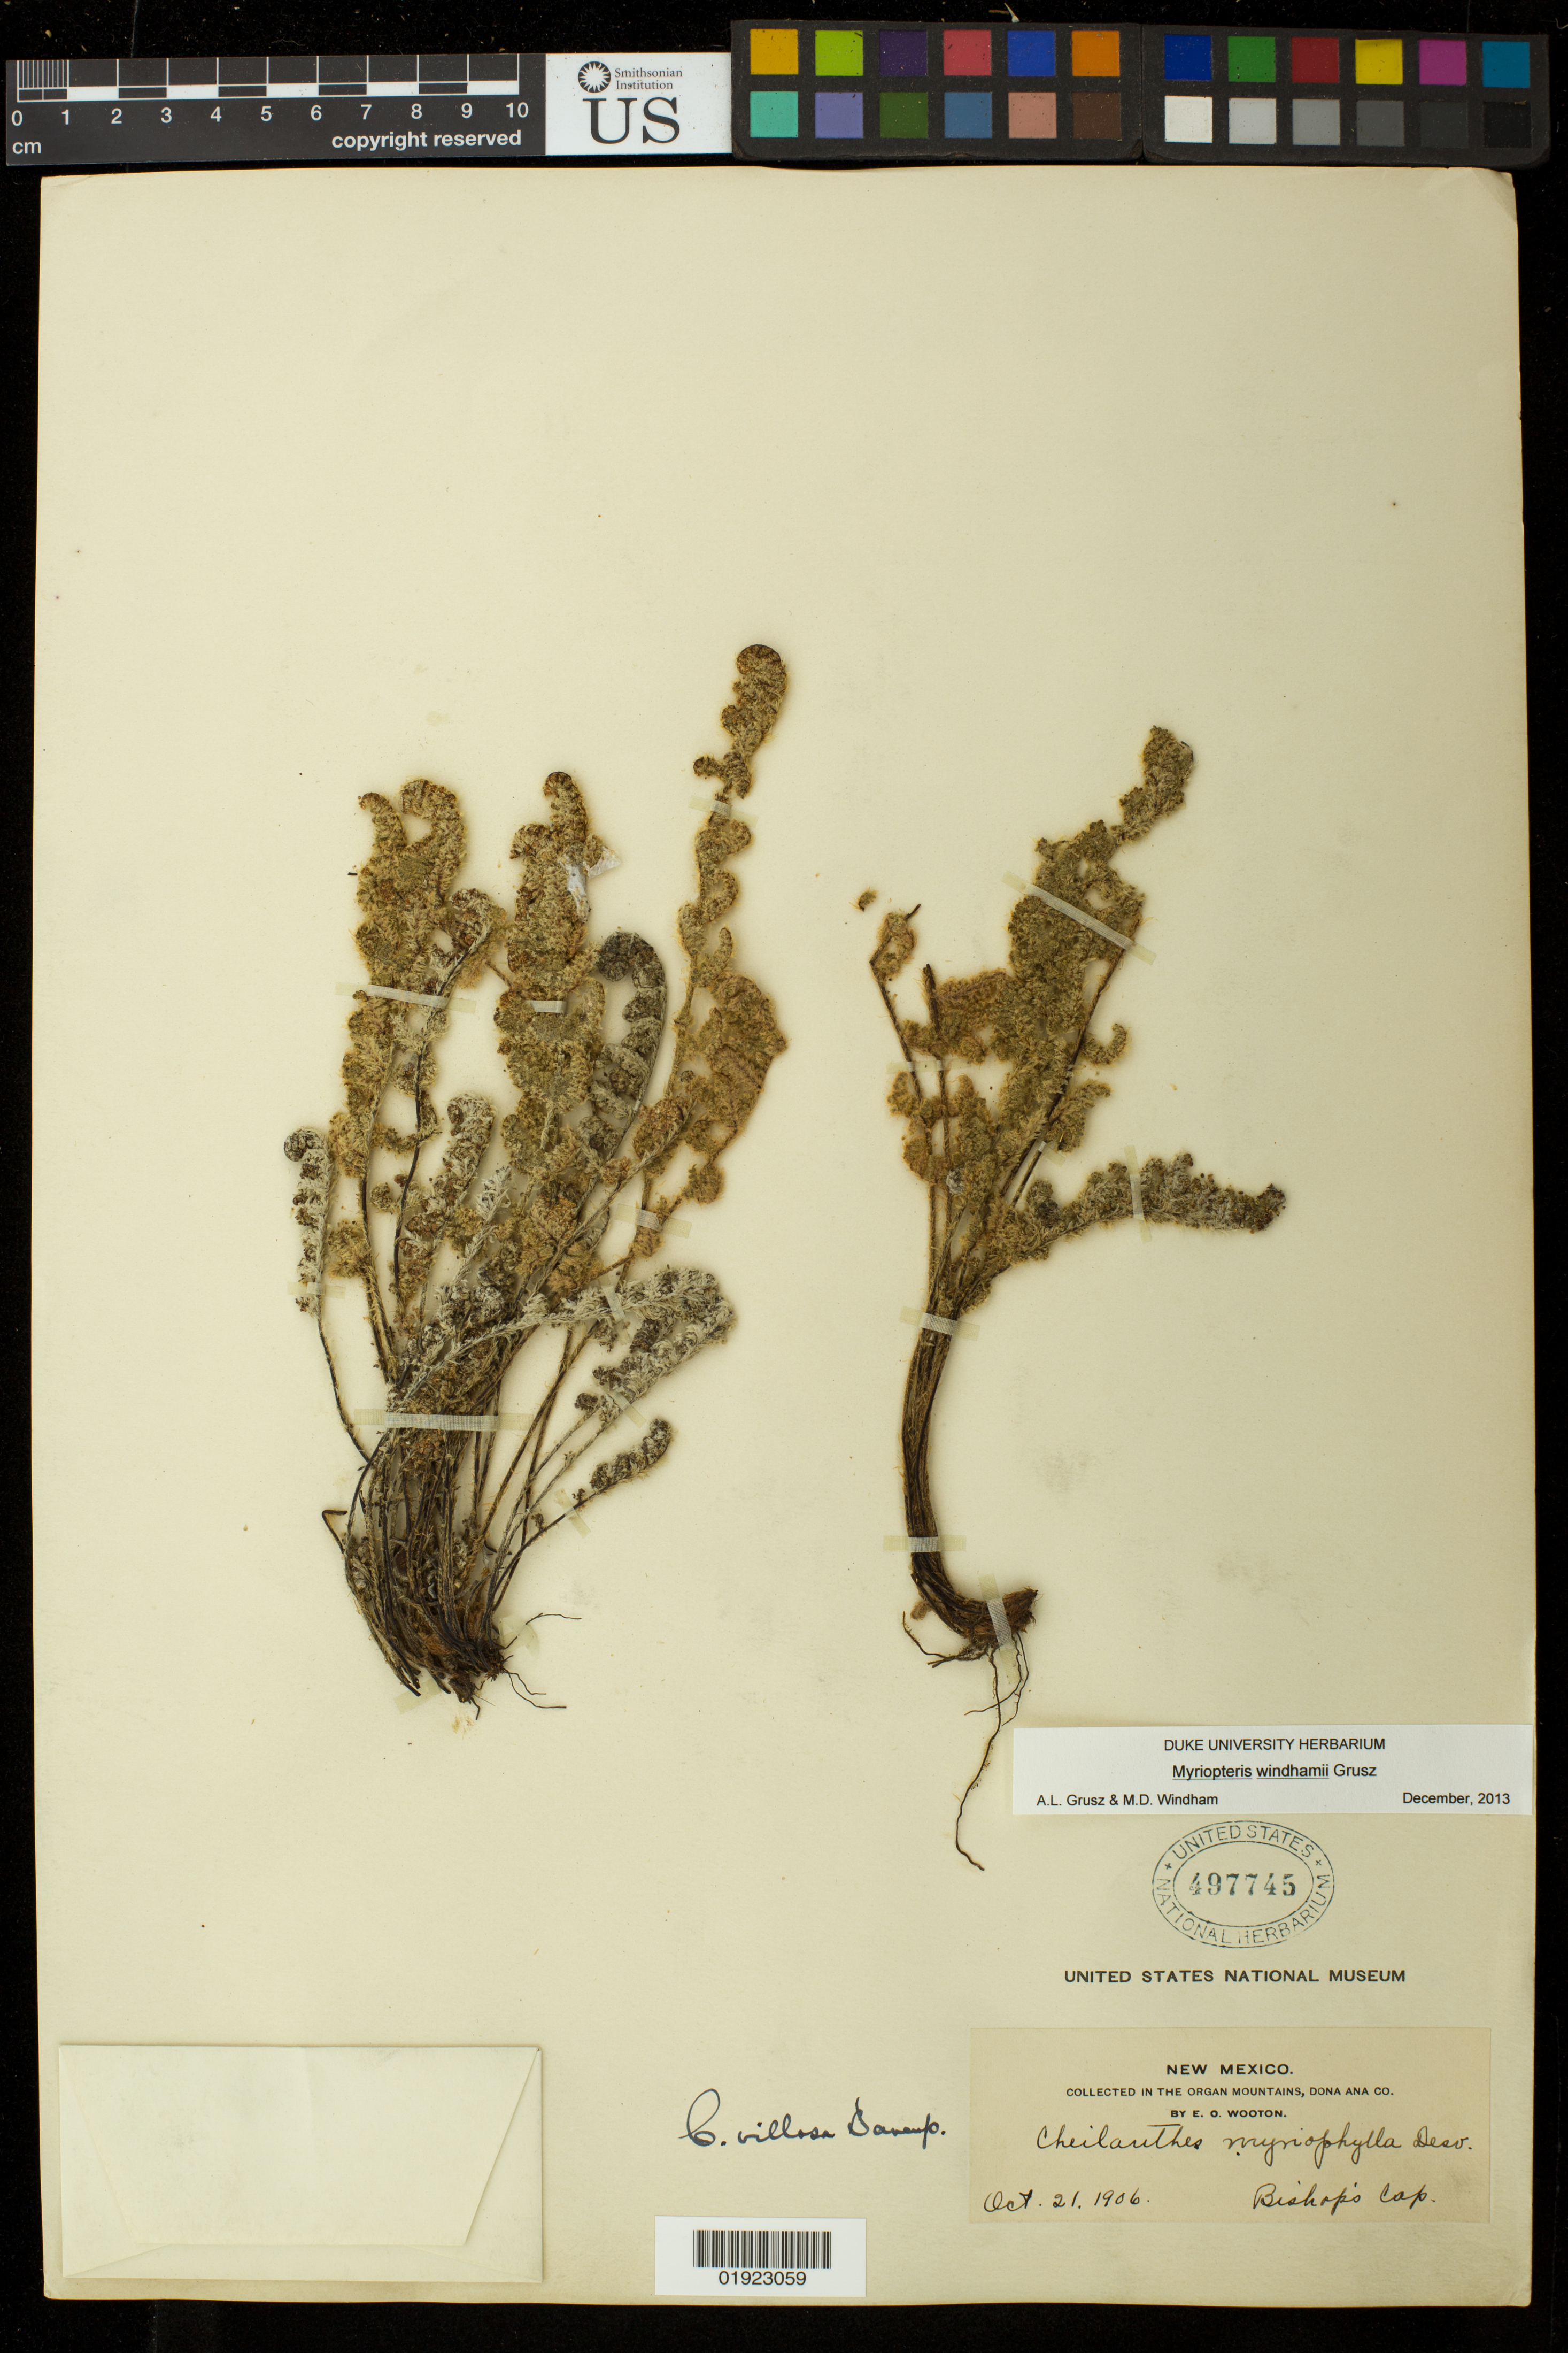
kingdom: Plantae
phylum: Tracheophyta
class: Polypodiopsida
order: Polypodiales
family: Pteridaceae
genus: Myriopteris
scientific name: Myriopteris windhamii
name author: Grusz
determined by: Grusz, A. L.; Windham, M. D.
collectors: E. O. Wooton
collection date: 1906-10-21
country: United States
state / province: New Mexico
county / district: Dona Ana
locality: Organ Mountains. Bishop's Cap.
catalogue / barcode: US 497745